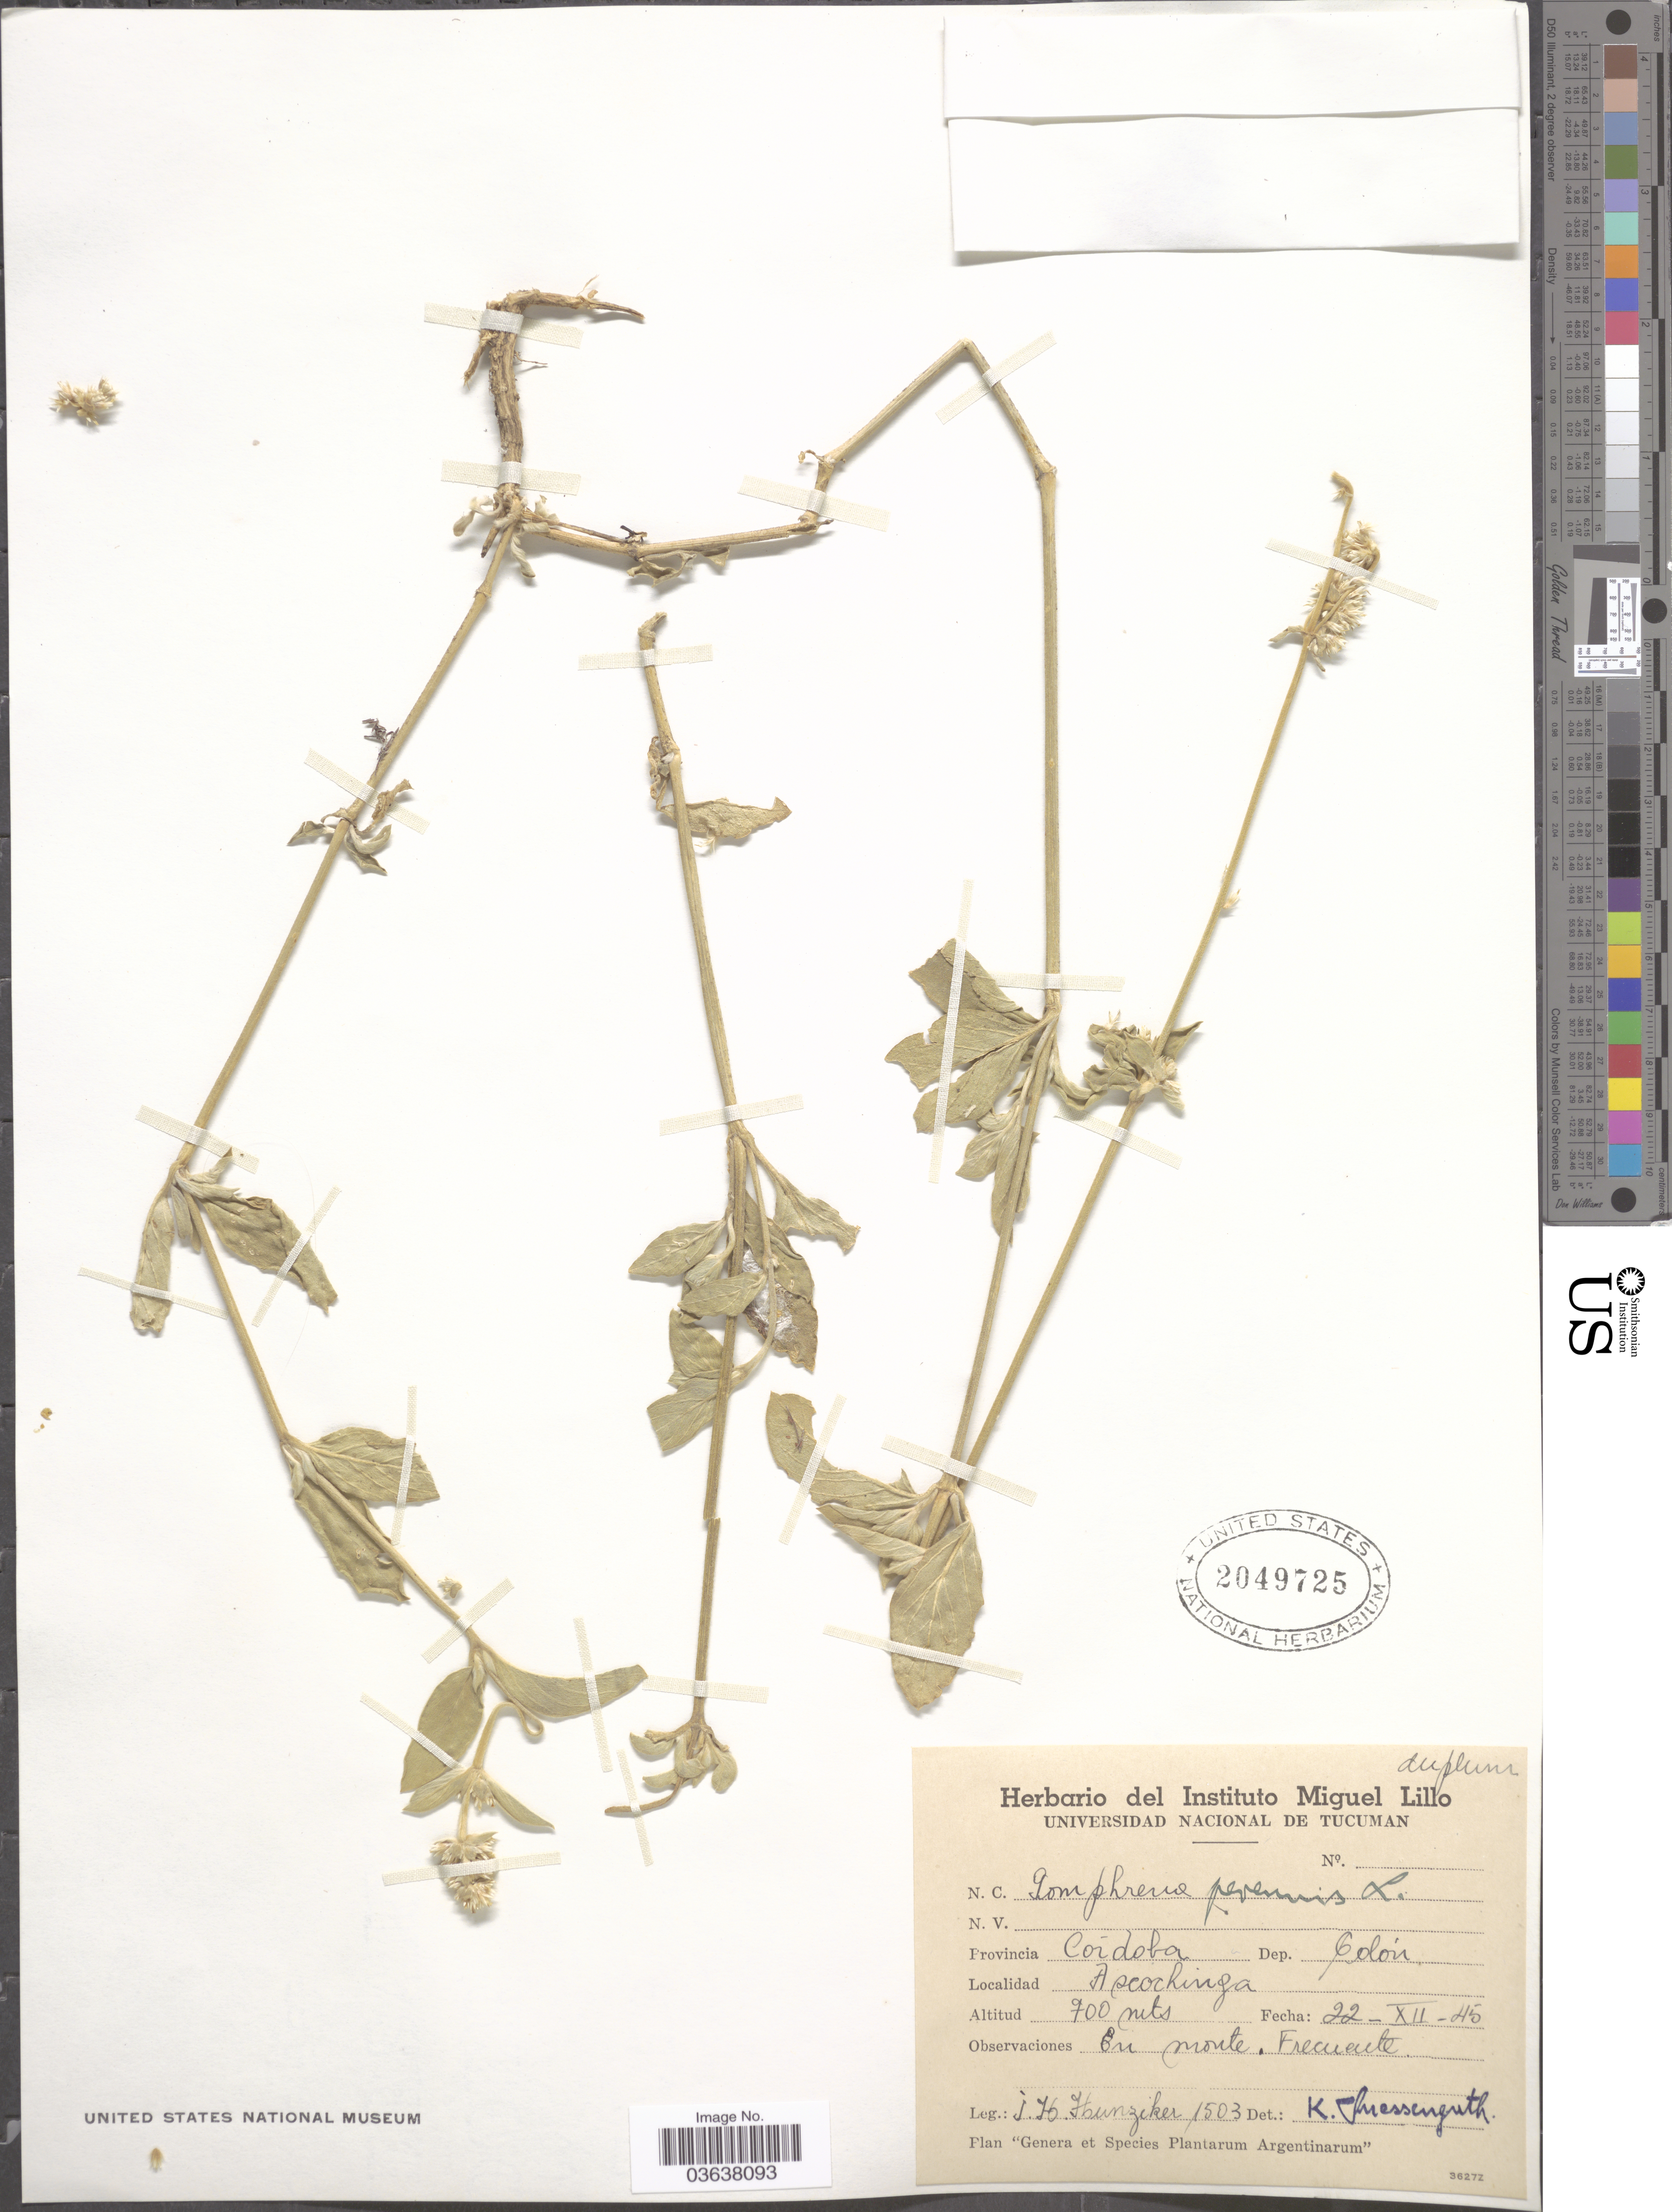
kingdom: Plantae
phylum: Tracheophyta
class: Magnoliopsida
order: Caryophyllales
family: Amaranthaceae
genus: Gomphrena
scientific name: Gomphrena perennis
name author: L.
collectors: J. H. Hunziker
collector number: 1503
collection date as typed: Transcribed d/m/y: 22/12/45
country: Argentina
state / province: Cordoba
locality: Dep. Colón, Ascochinga.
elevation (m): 700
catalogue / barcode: US 2049725